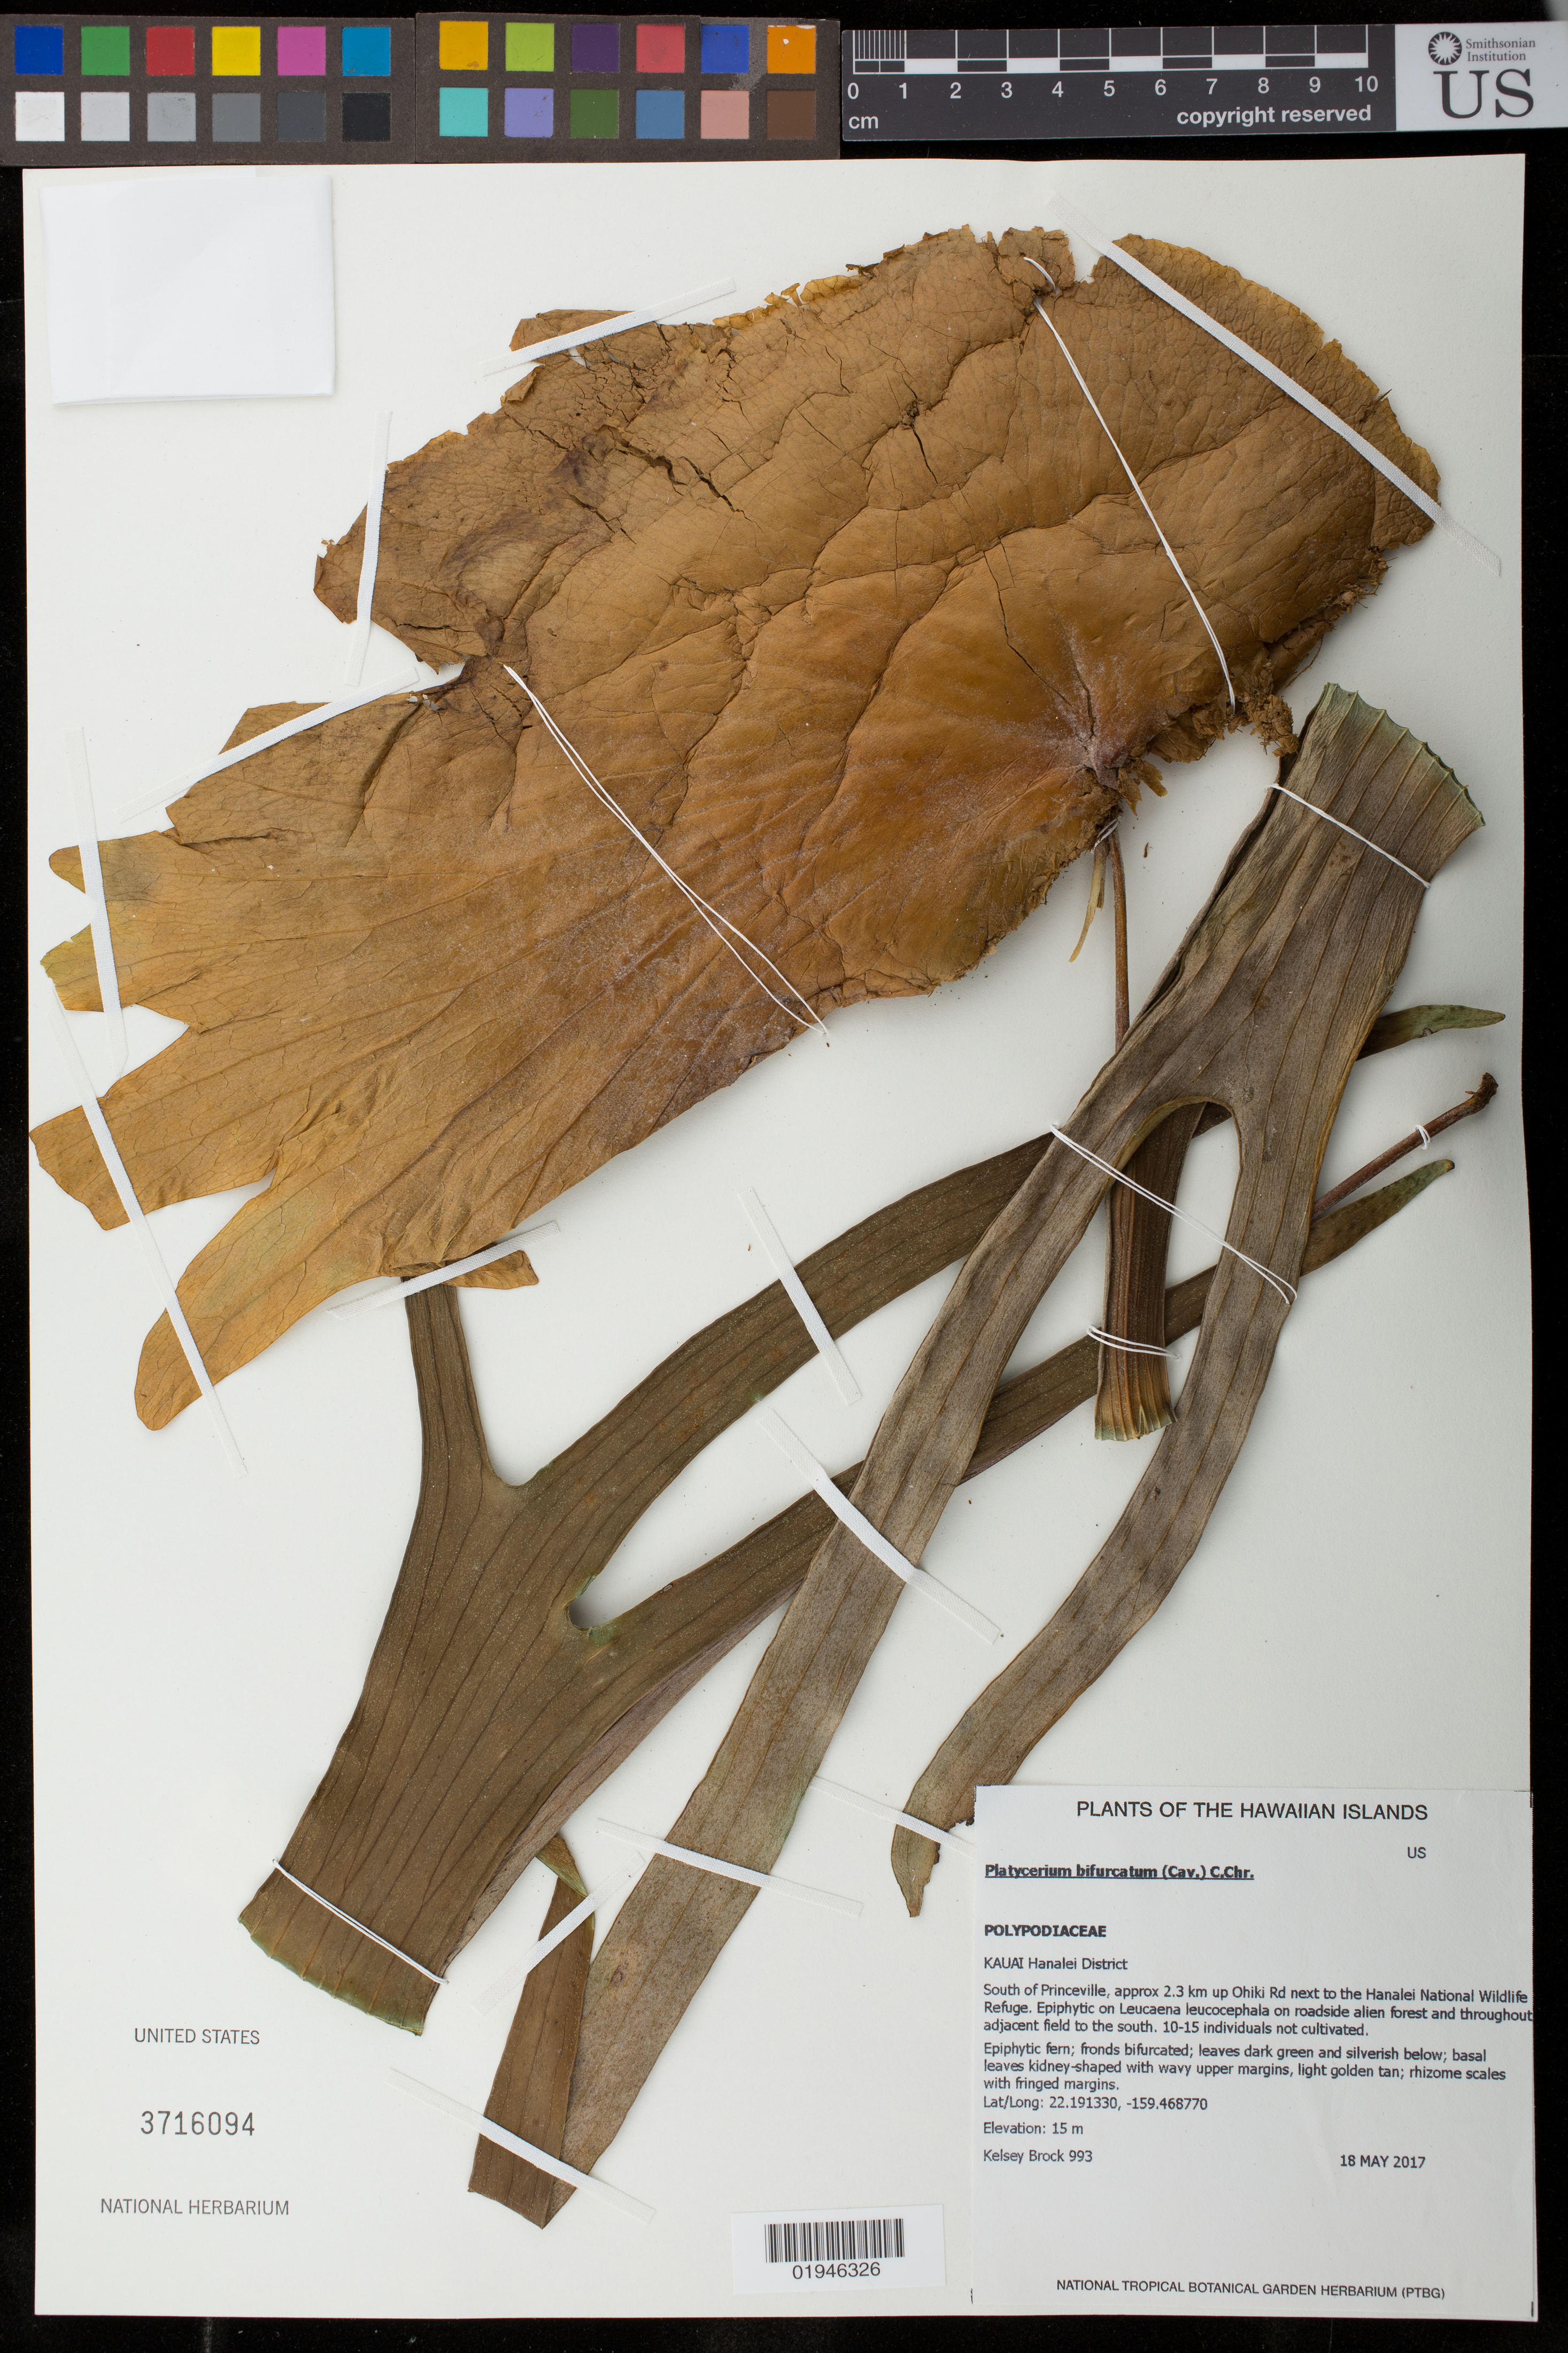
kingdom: Plantae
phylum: Tracheophyta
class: Polypodiopsida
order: Polypodiales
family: Polypodiaceae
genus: Platycerium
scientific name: Platycerium bifurcatum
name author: (Cav.) C. Chr.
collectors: K. Brock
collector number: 993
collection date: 2017-05-18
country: United States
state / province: Hawaii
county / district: Kauai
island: Kaua'i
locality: Hanalei District, South of Princeville, approx. 2.3 km up Ohiki Rd next to the Hanalei National Wildlife Refuge.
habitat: Roadside in alien forest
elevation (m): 15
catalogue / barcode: US 3716094